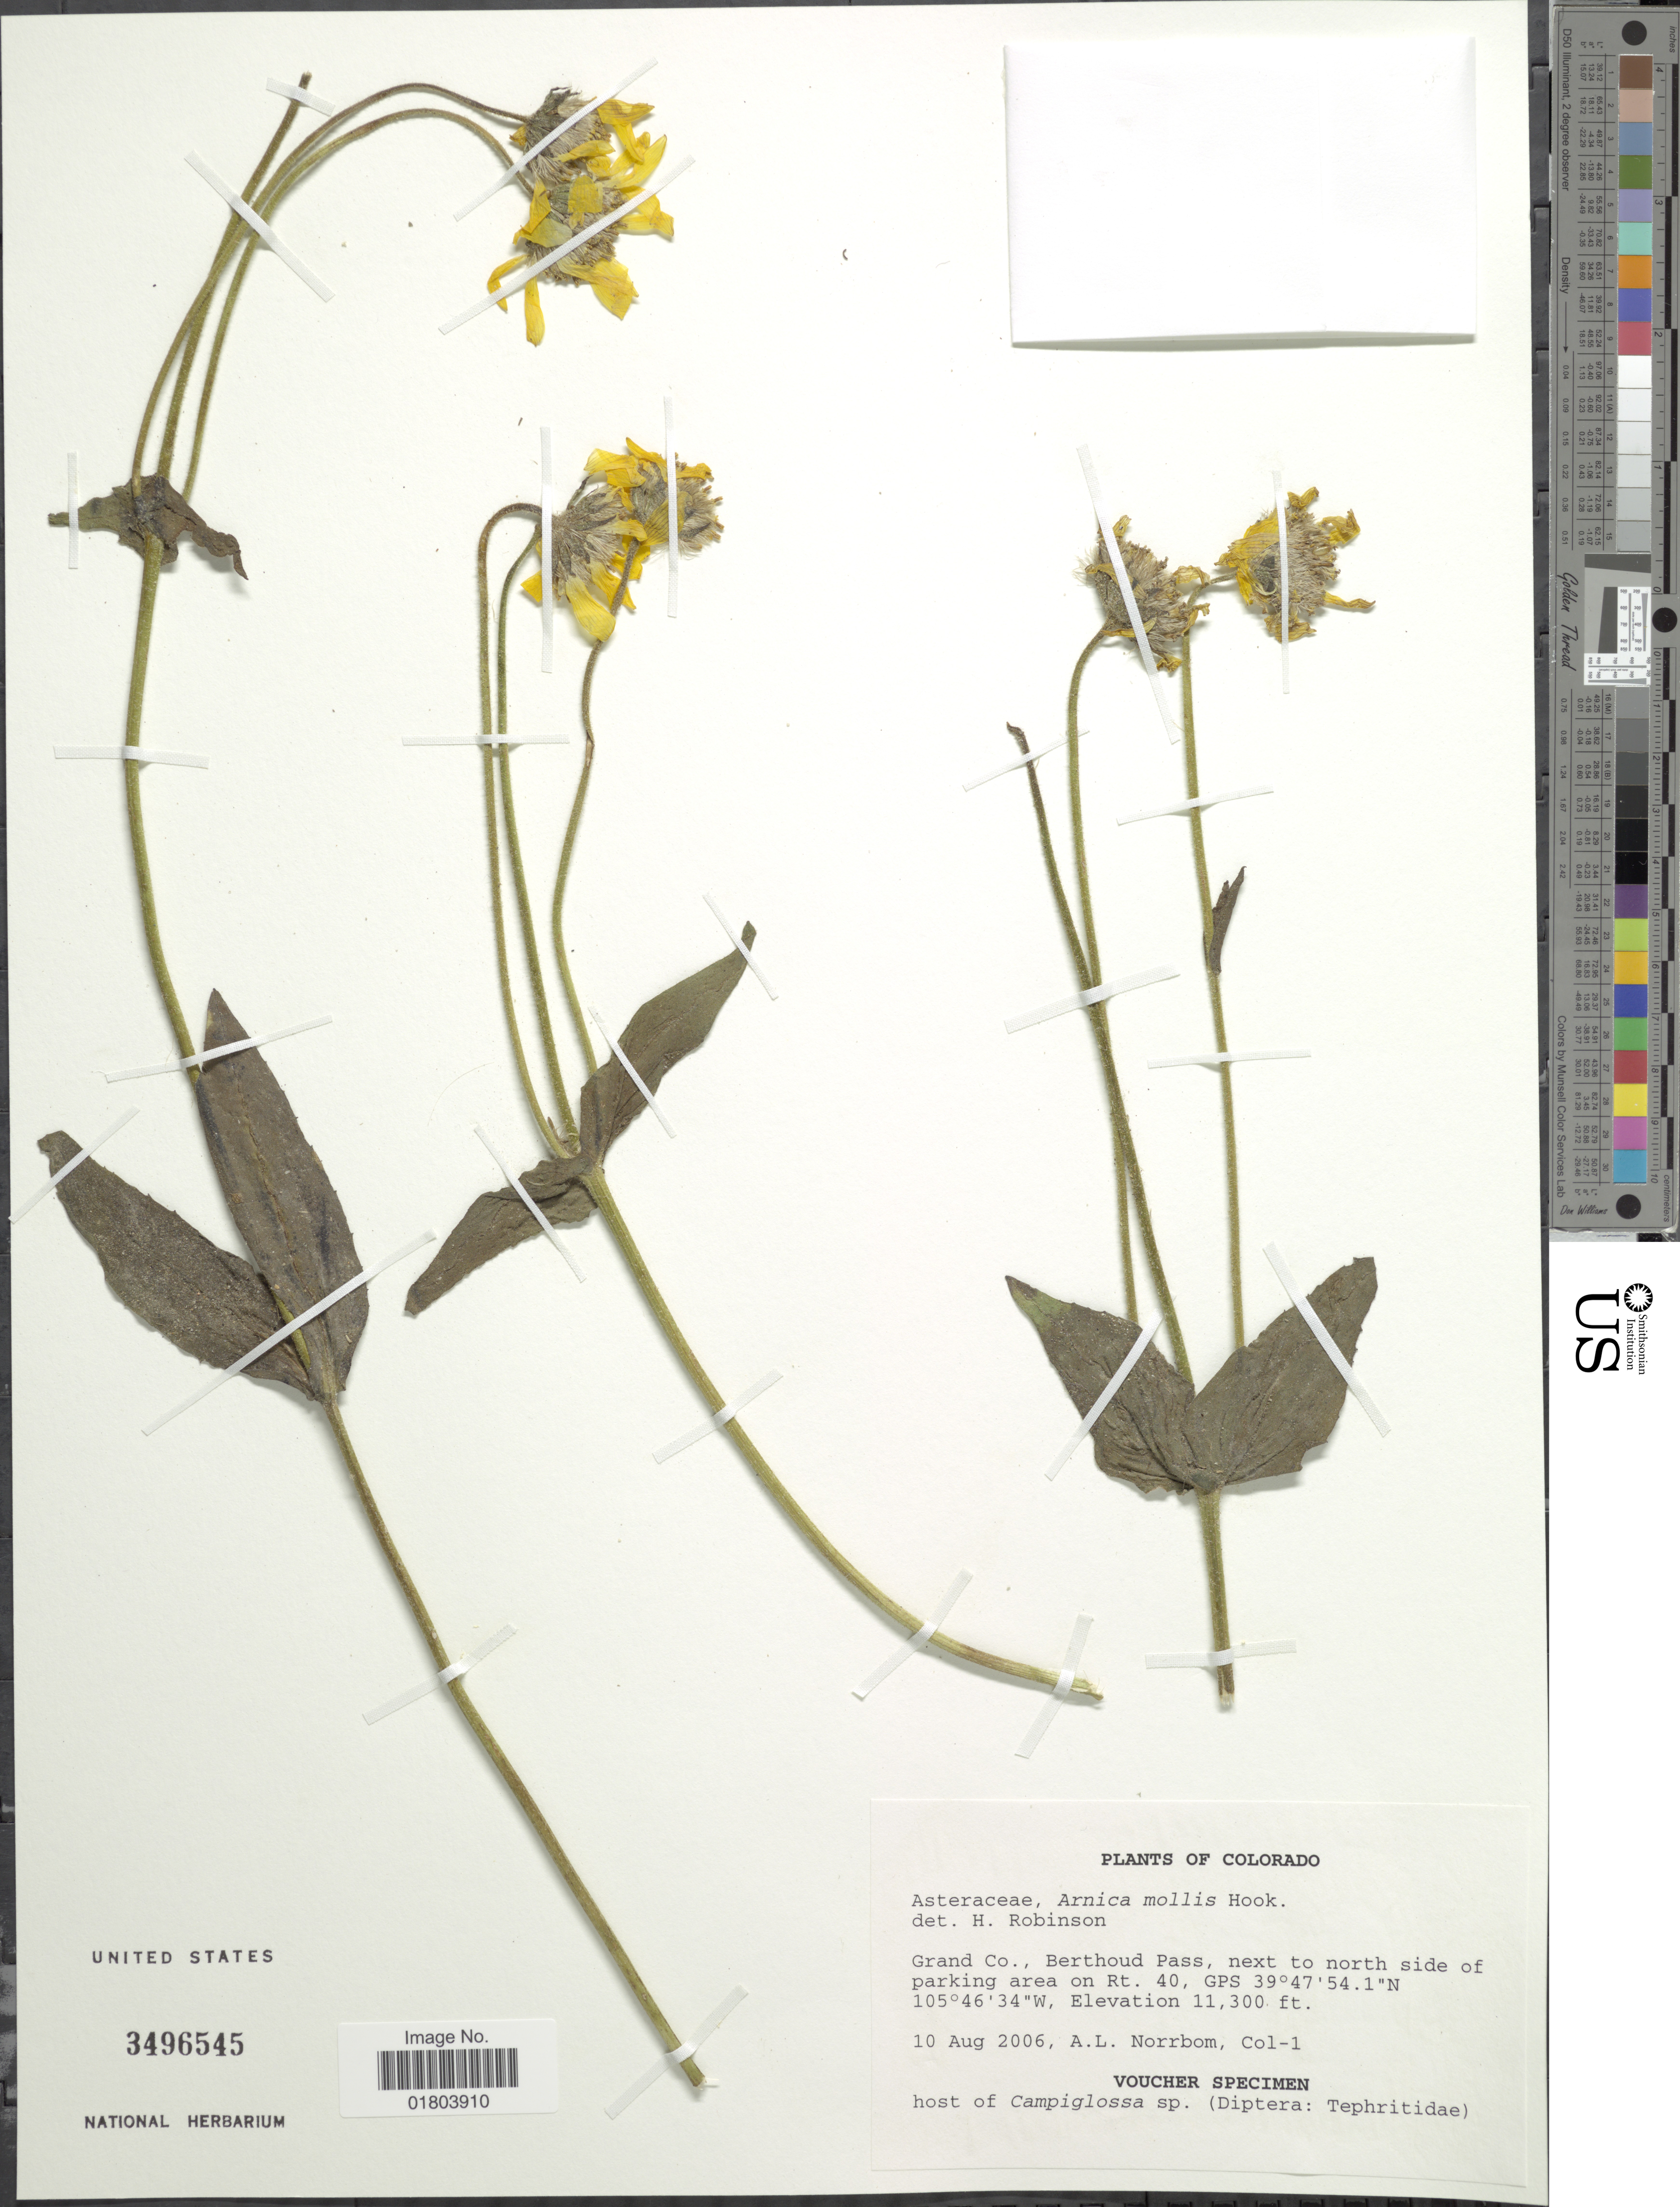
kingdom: Plantae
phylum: Tracheophyta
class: Magnoliopsida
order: Asterales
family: Asteraceae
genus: Arnica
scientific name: Arnica mollis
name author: Hook.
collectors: A. L. Norrbom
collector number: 1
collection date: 2006-08-10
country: United States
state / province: Colorado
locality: Grand Co., Berthoud Pass, next to north side of parking area on Rt. 40, GPS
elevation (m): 3444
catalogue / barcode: US 3496545